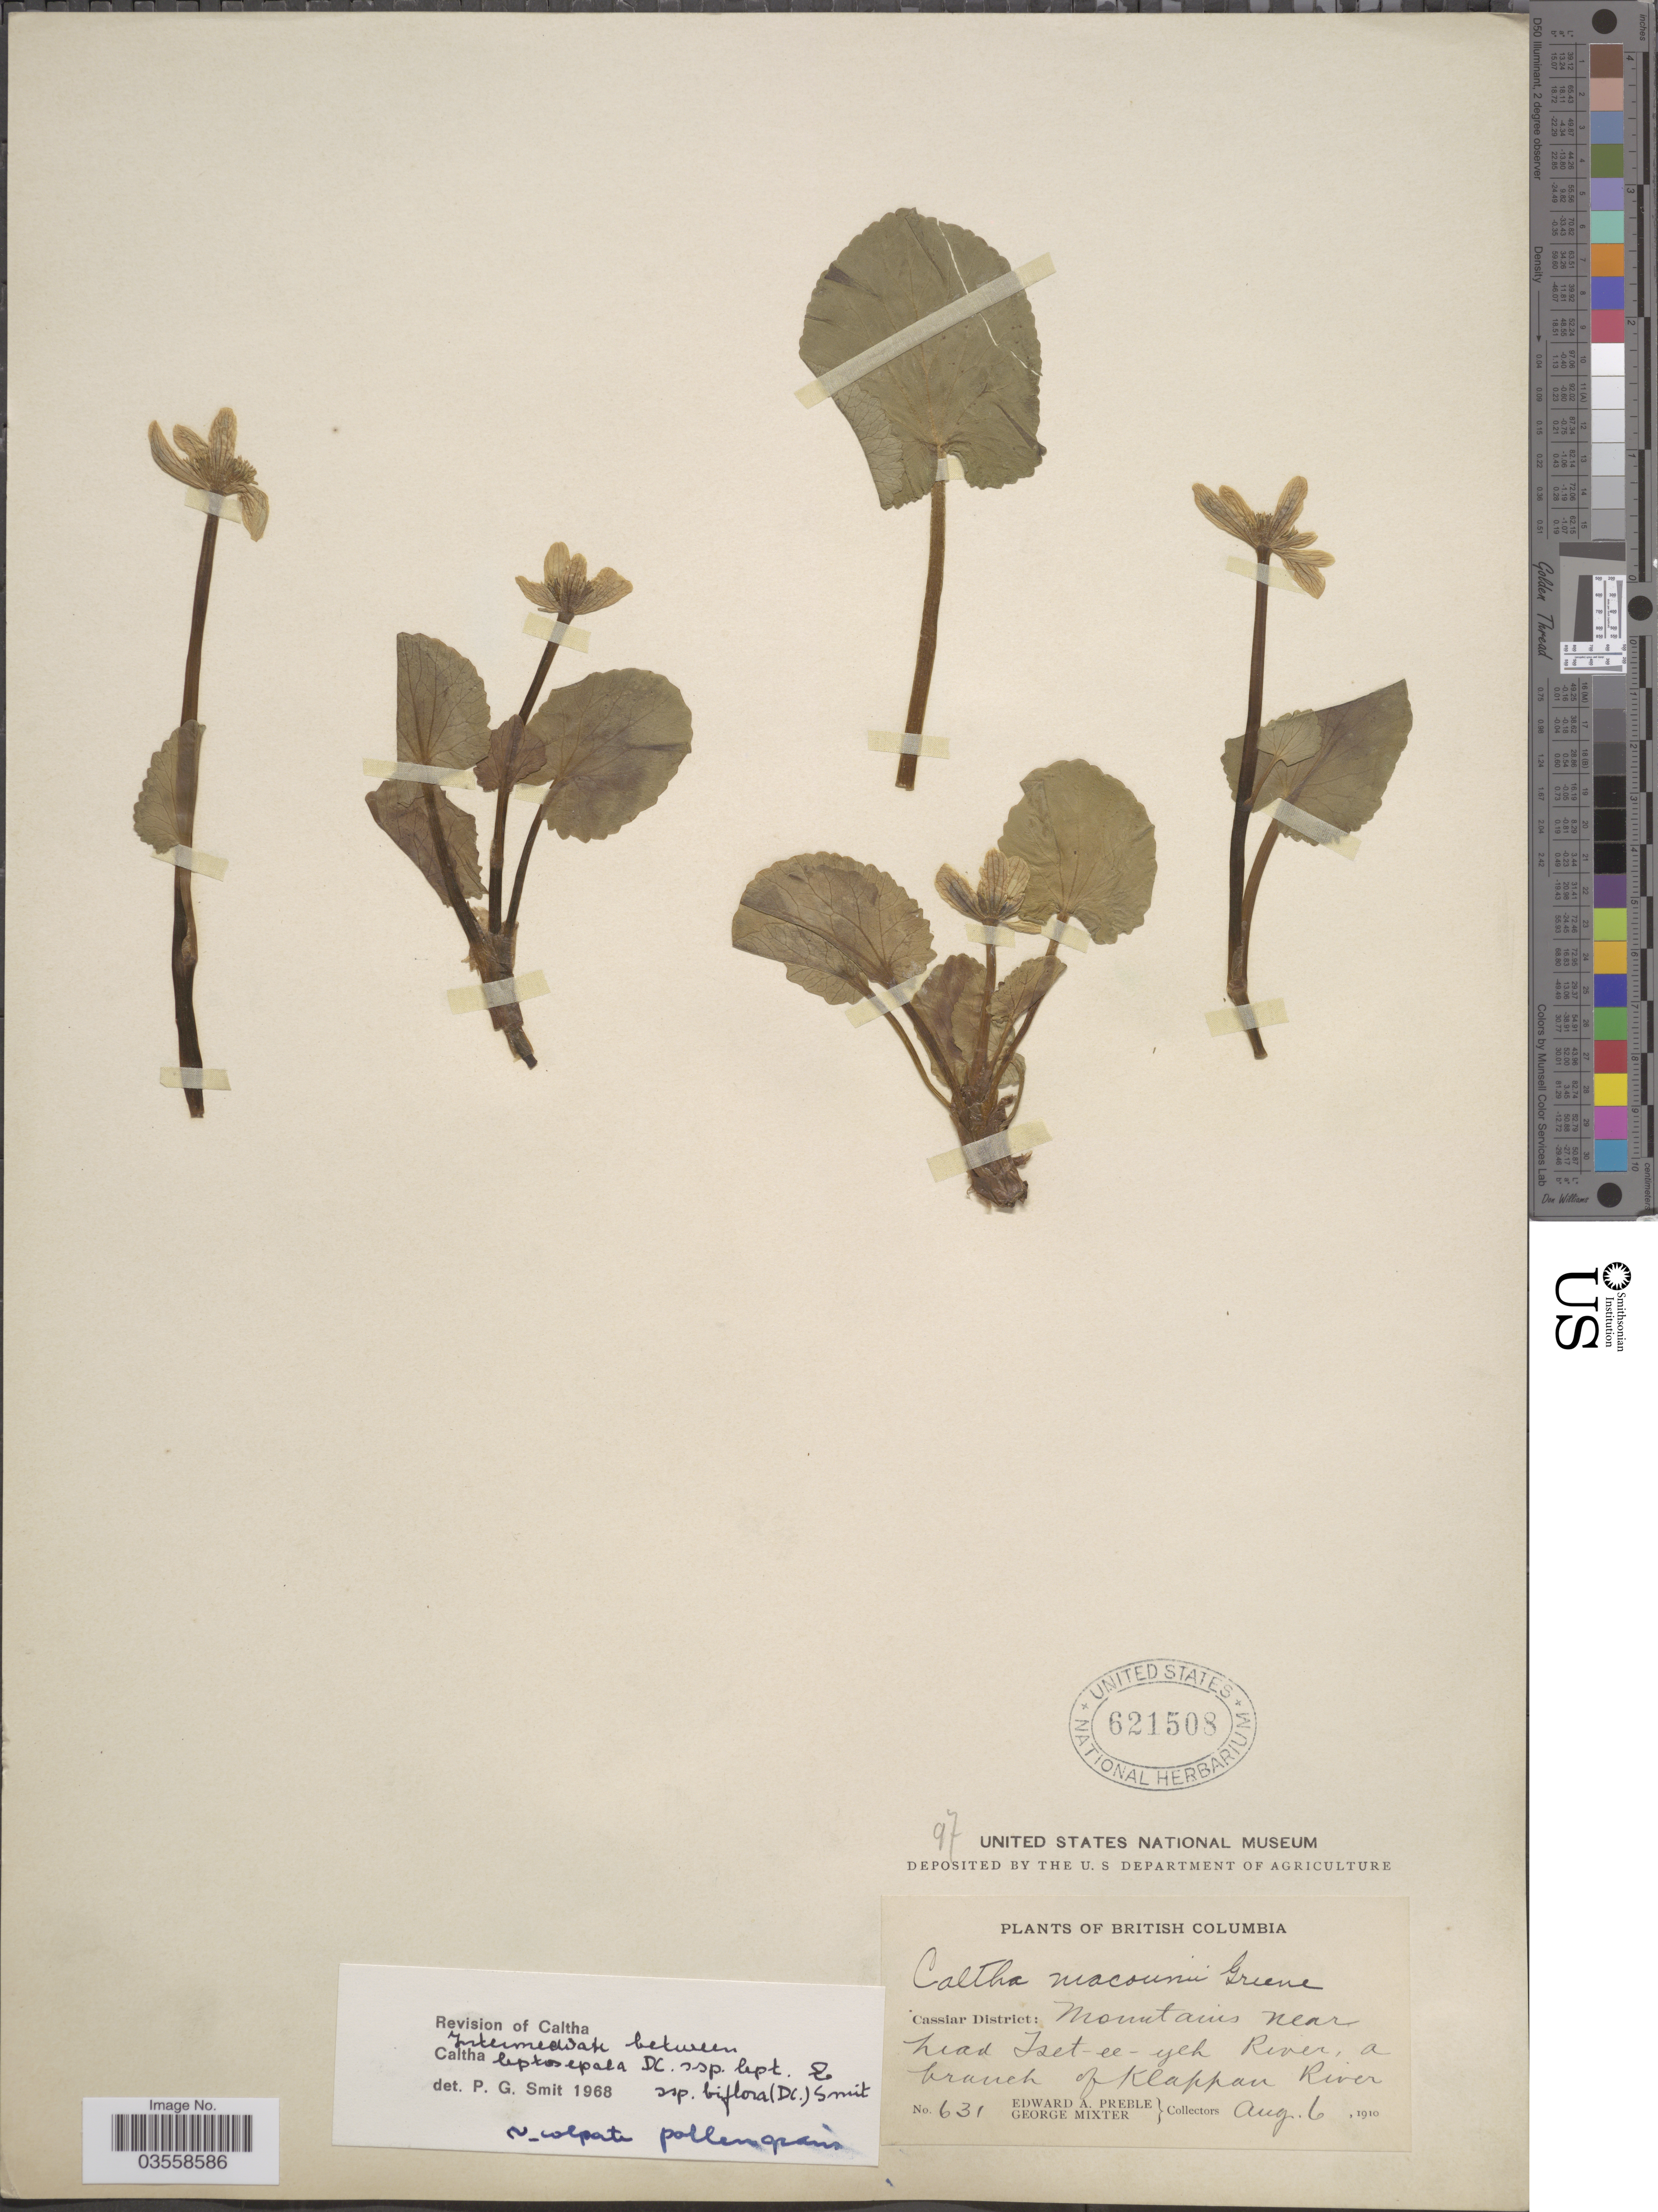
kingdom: Plantae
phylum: Tracheophyta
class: Magnoliopsida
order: Ranunculales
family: Ranunculaceae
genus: Caltha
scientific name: Caltha leptosepala subsp. biflora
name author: DC.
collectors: E. Preble & G. Mixter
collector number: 631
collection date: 1910-08-06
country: Canada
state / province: British Columbia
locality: Cassiar District: Mountains near head Iset-ee-yeh River, a branch of Klappan River.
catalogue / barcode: US 621508